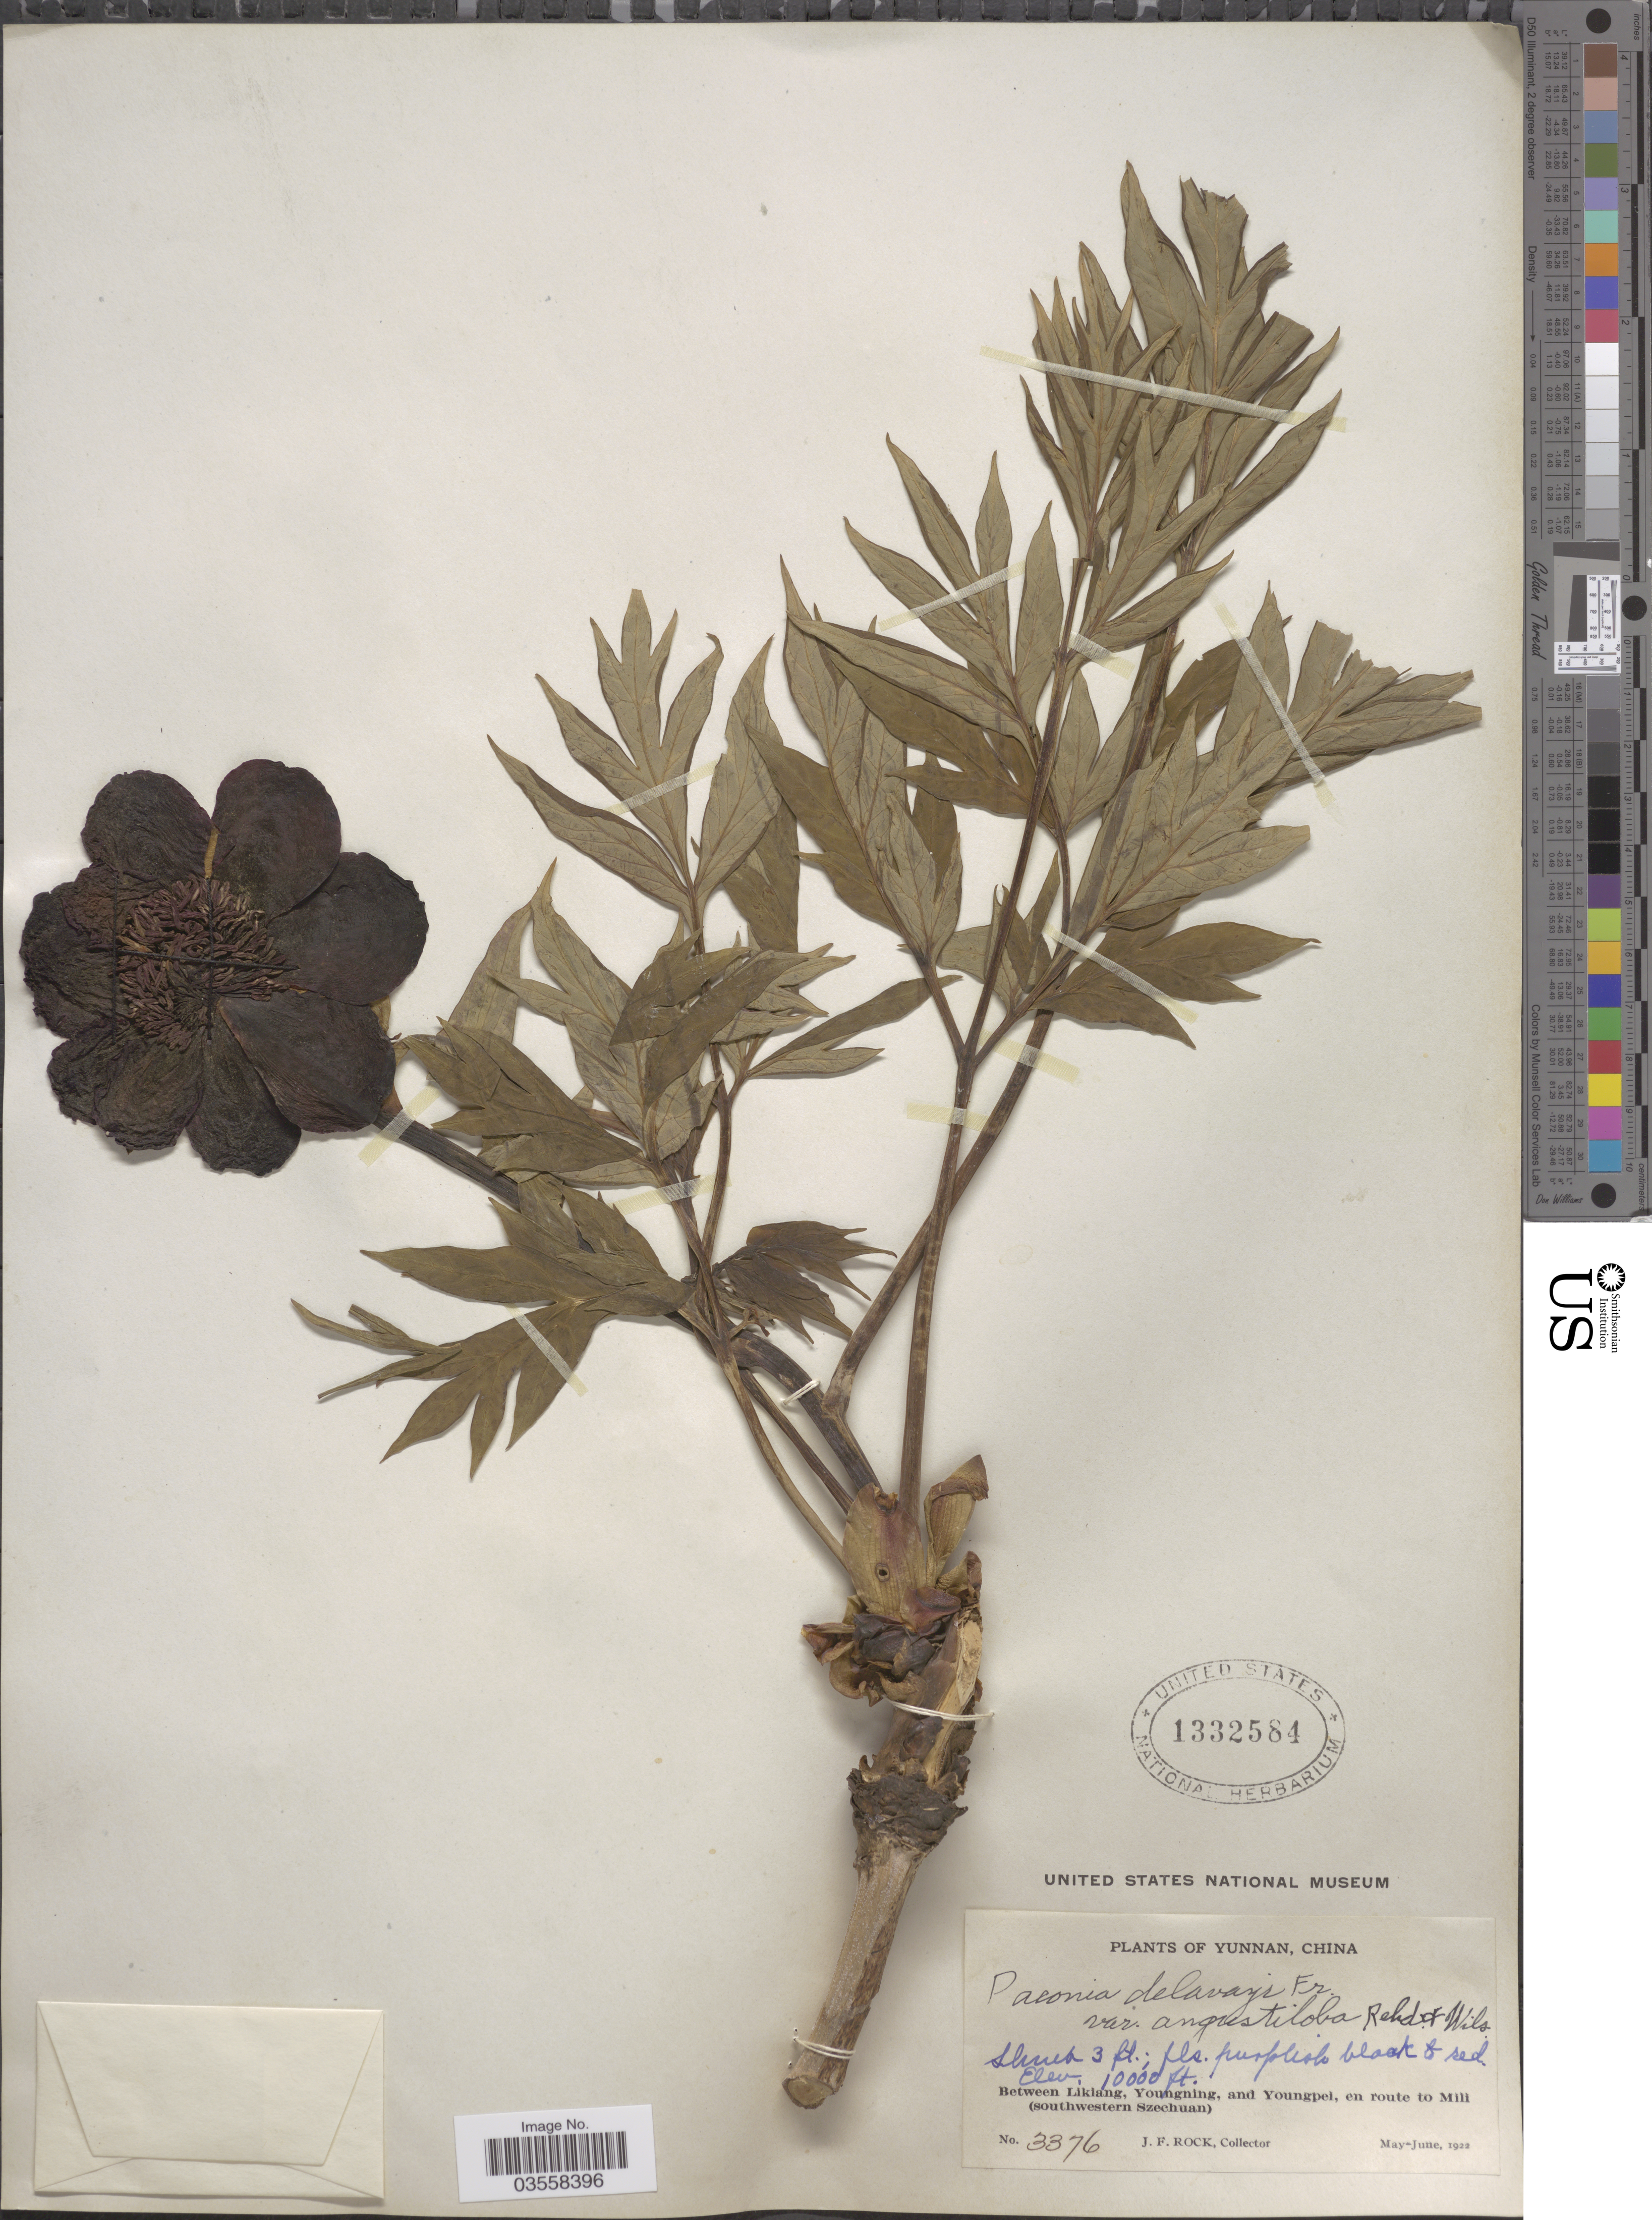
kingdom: Plantae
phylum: Tracheophyta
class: Magnoliopsida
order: Saxifragales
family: Paeoniaceae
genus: Paeonia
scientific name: Paeonia delavayi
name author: Franch.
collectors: J. Rock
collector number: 3376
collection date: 1922-05/1922-06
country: China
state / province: Yunnan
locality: Between Likiang, Youngning and Youngpei, en route to Mili (southwestern Szechuan).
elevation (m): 3048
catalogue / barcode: US 1332584